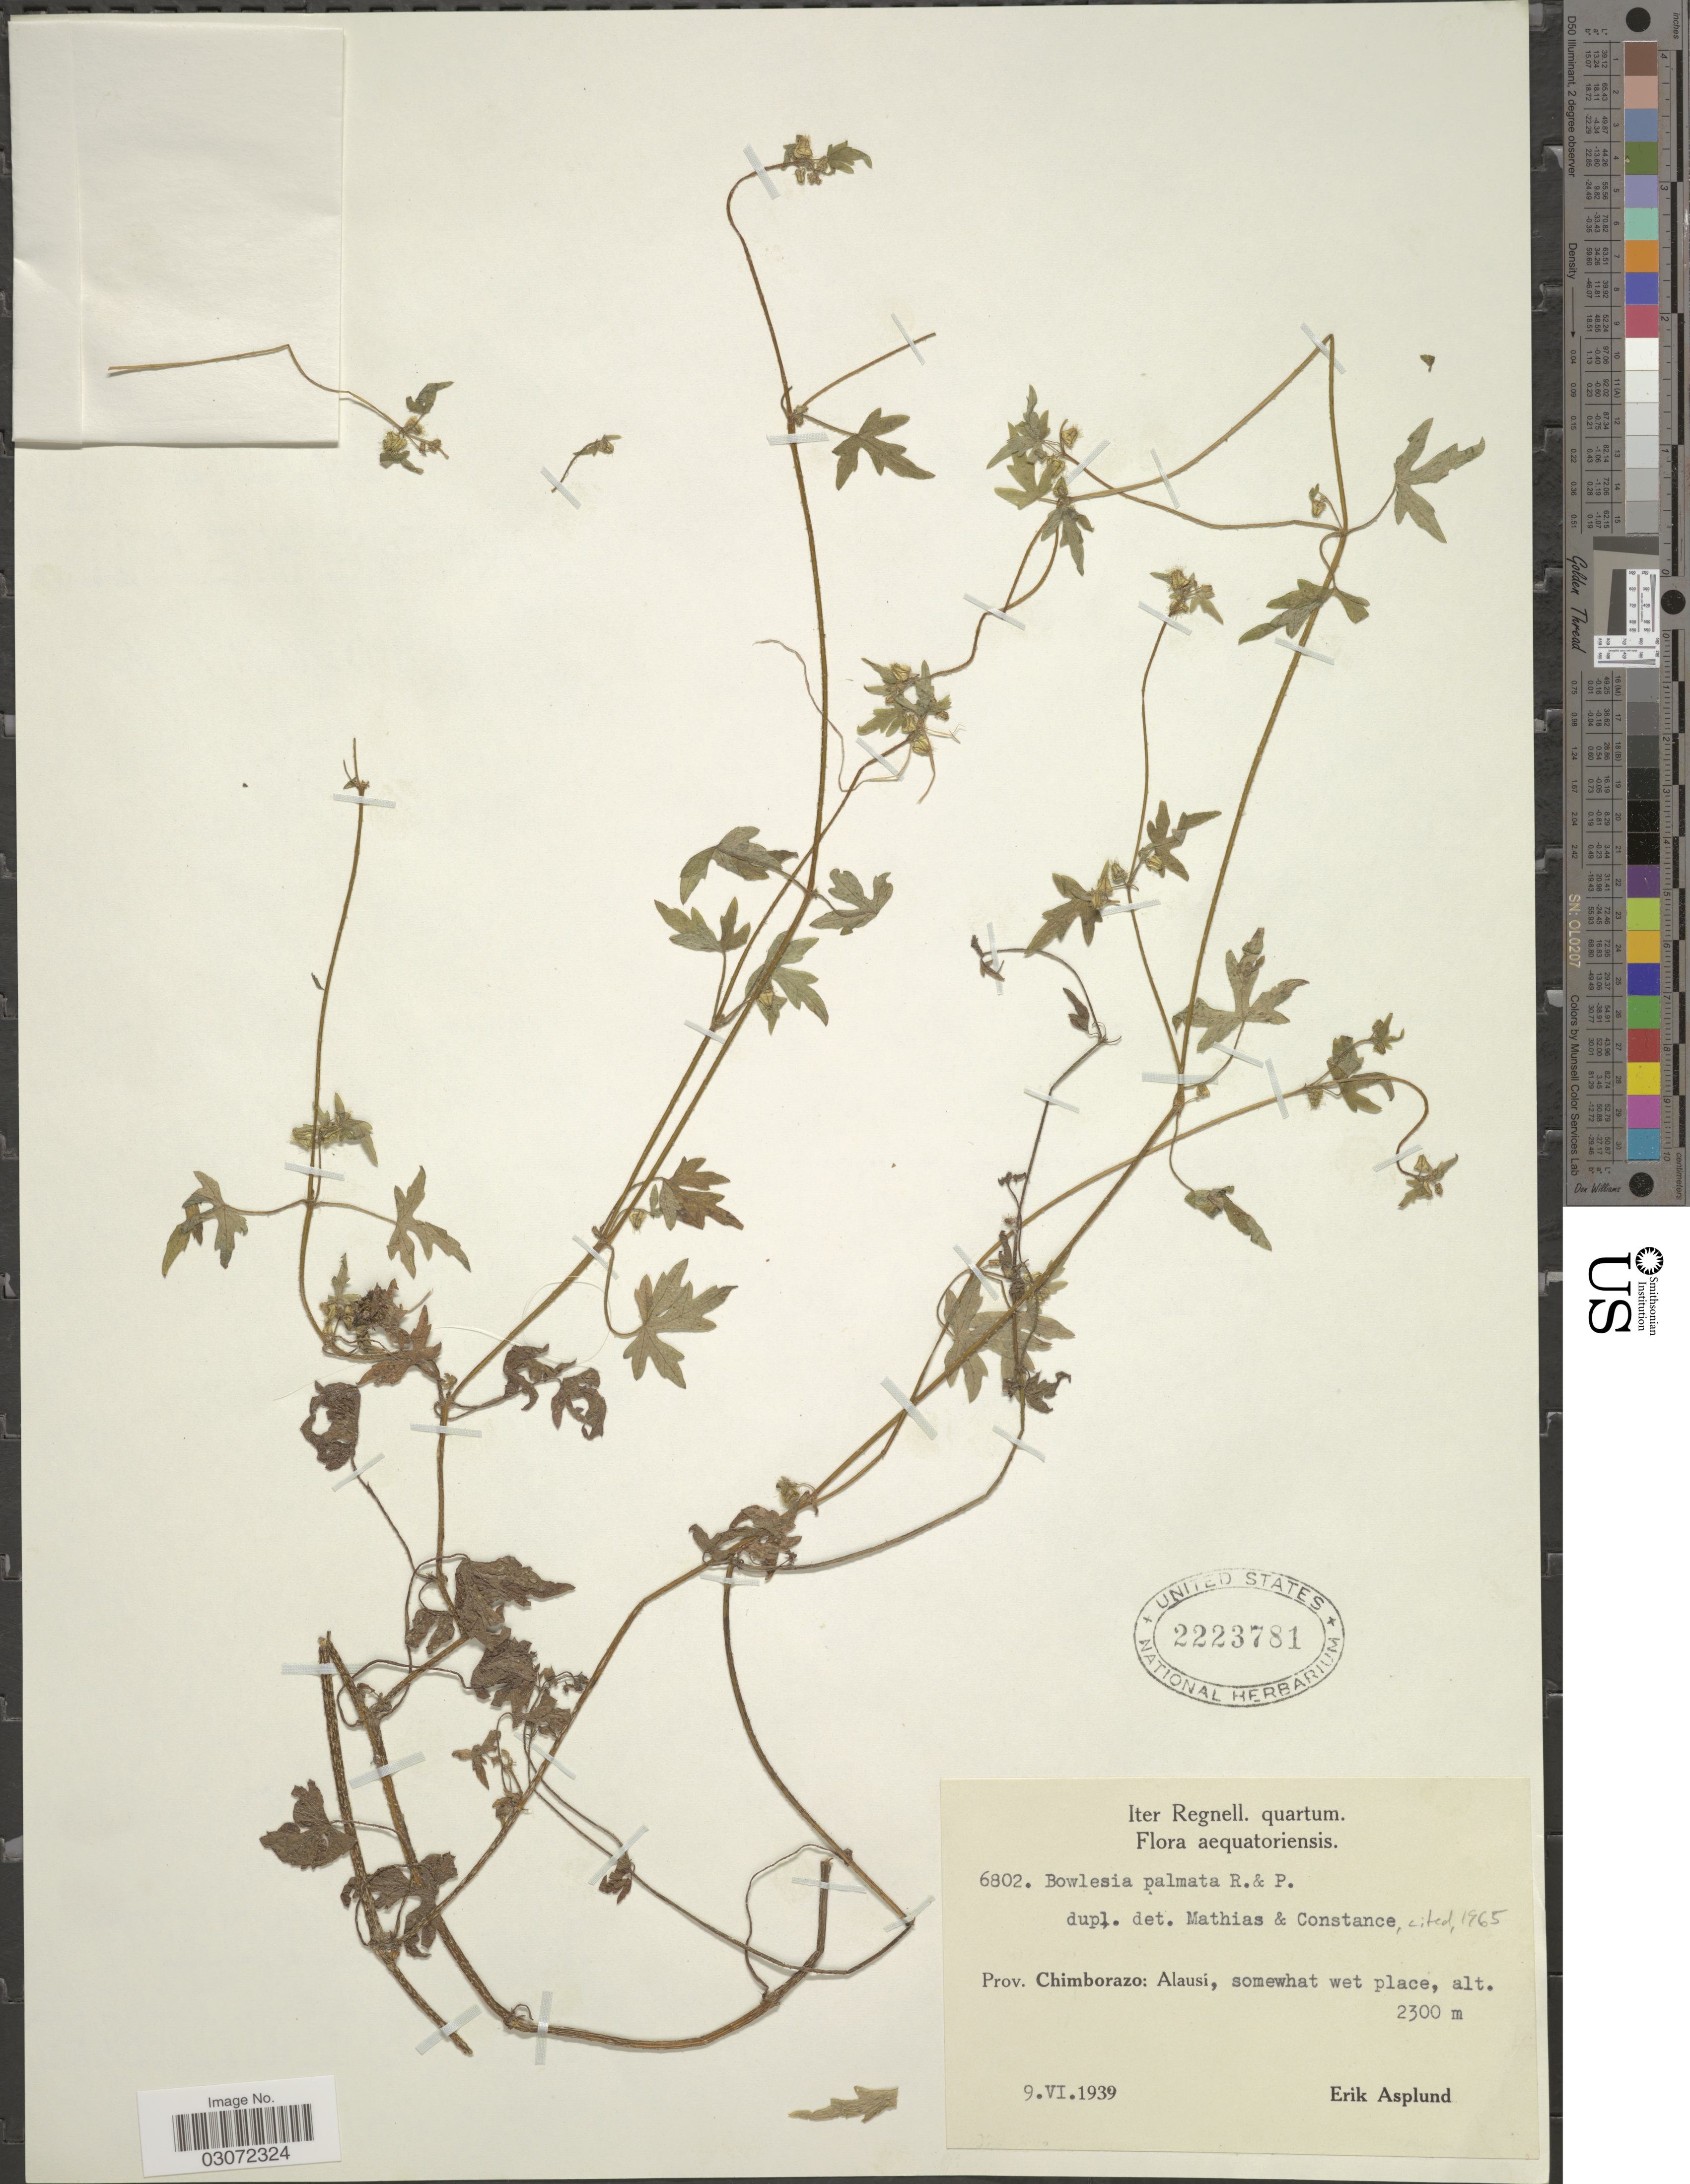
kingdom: Plantae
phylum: Tracheophyta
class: Magnoliopsida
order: Apiales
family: Apiaceae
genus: Bowlesia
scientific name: Bowlesia palmata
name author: Ruiz & Pav.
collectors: E. Asplund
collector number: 6802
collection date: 1939-06-09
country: Ecuador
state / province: Chimborazo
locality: Alausí, somewhat wet place.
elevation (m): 2300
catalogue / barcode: US 2223781